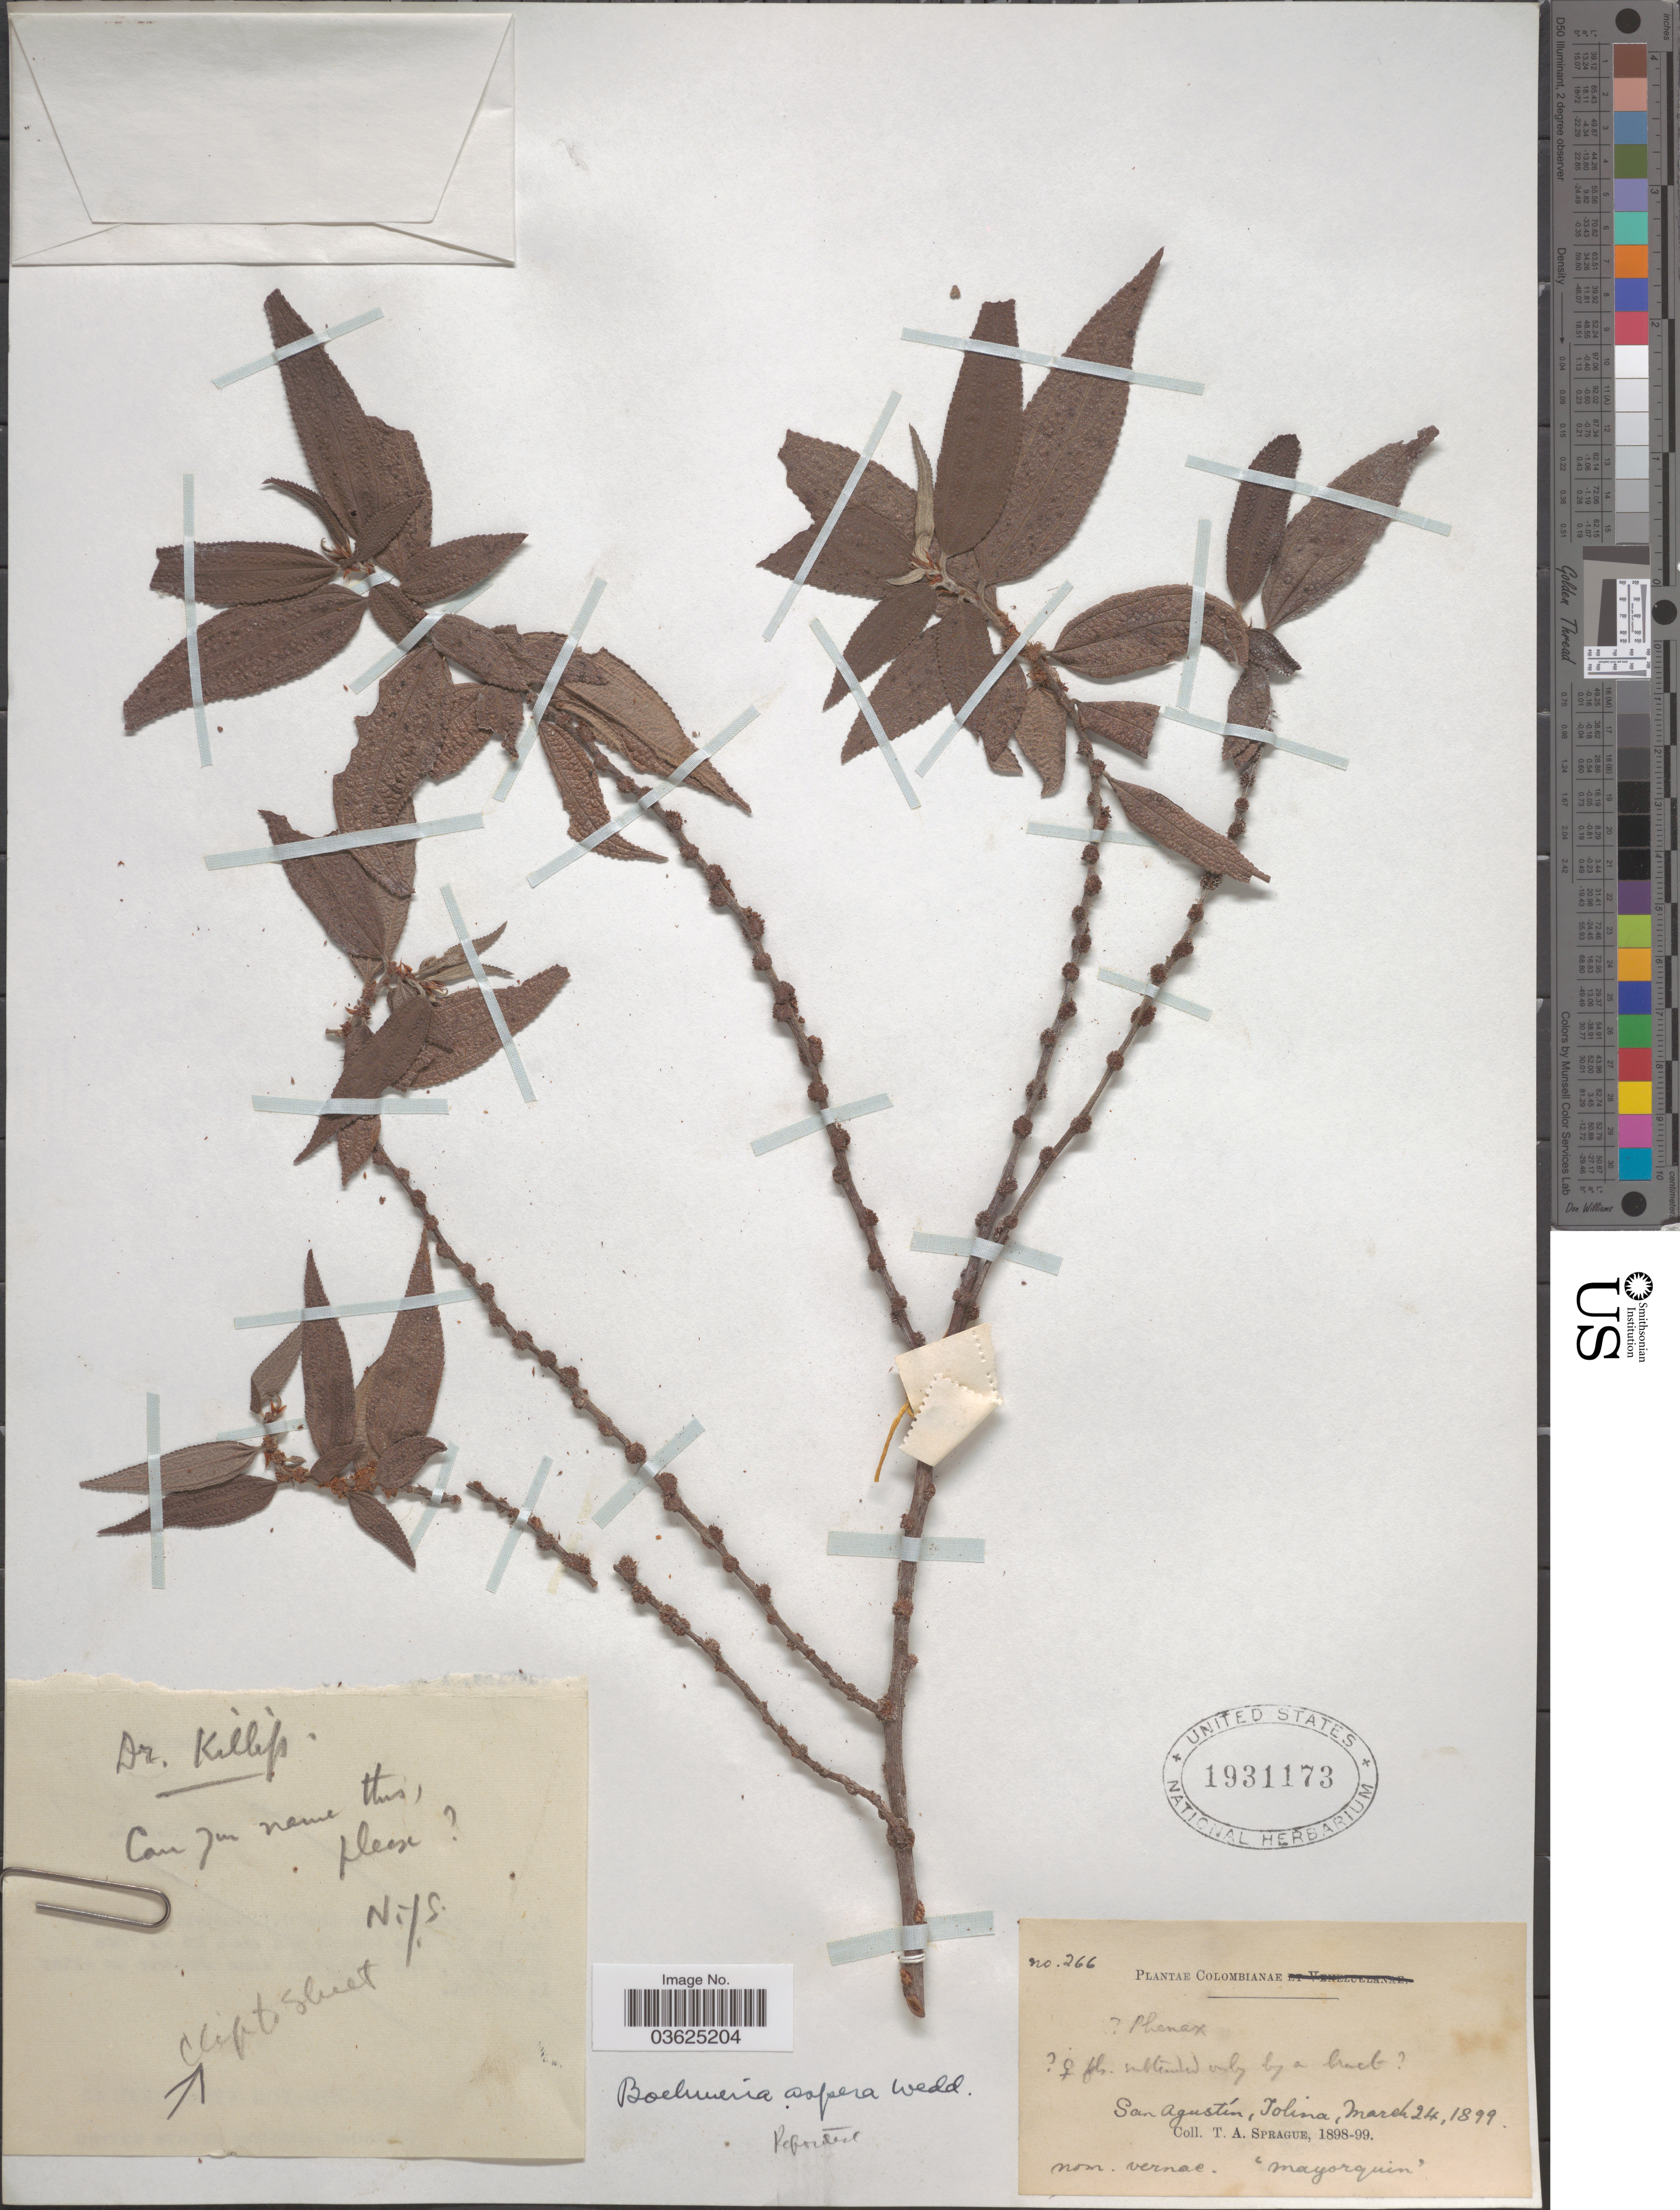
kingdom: Plantae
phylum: Tracheophyta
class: Magnoliopsida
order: Rosales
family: Urticaceae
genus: Boehmeria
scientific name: Boehmeria aspera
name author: Wedd.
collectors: T. A. Sprague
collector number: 266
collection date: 1899-03-24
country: Colombia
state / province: Tolima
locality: San Agustín.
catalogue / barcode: US 1931173